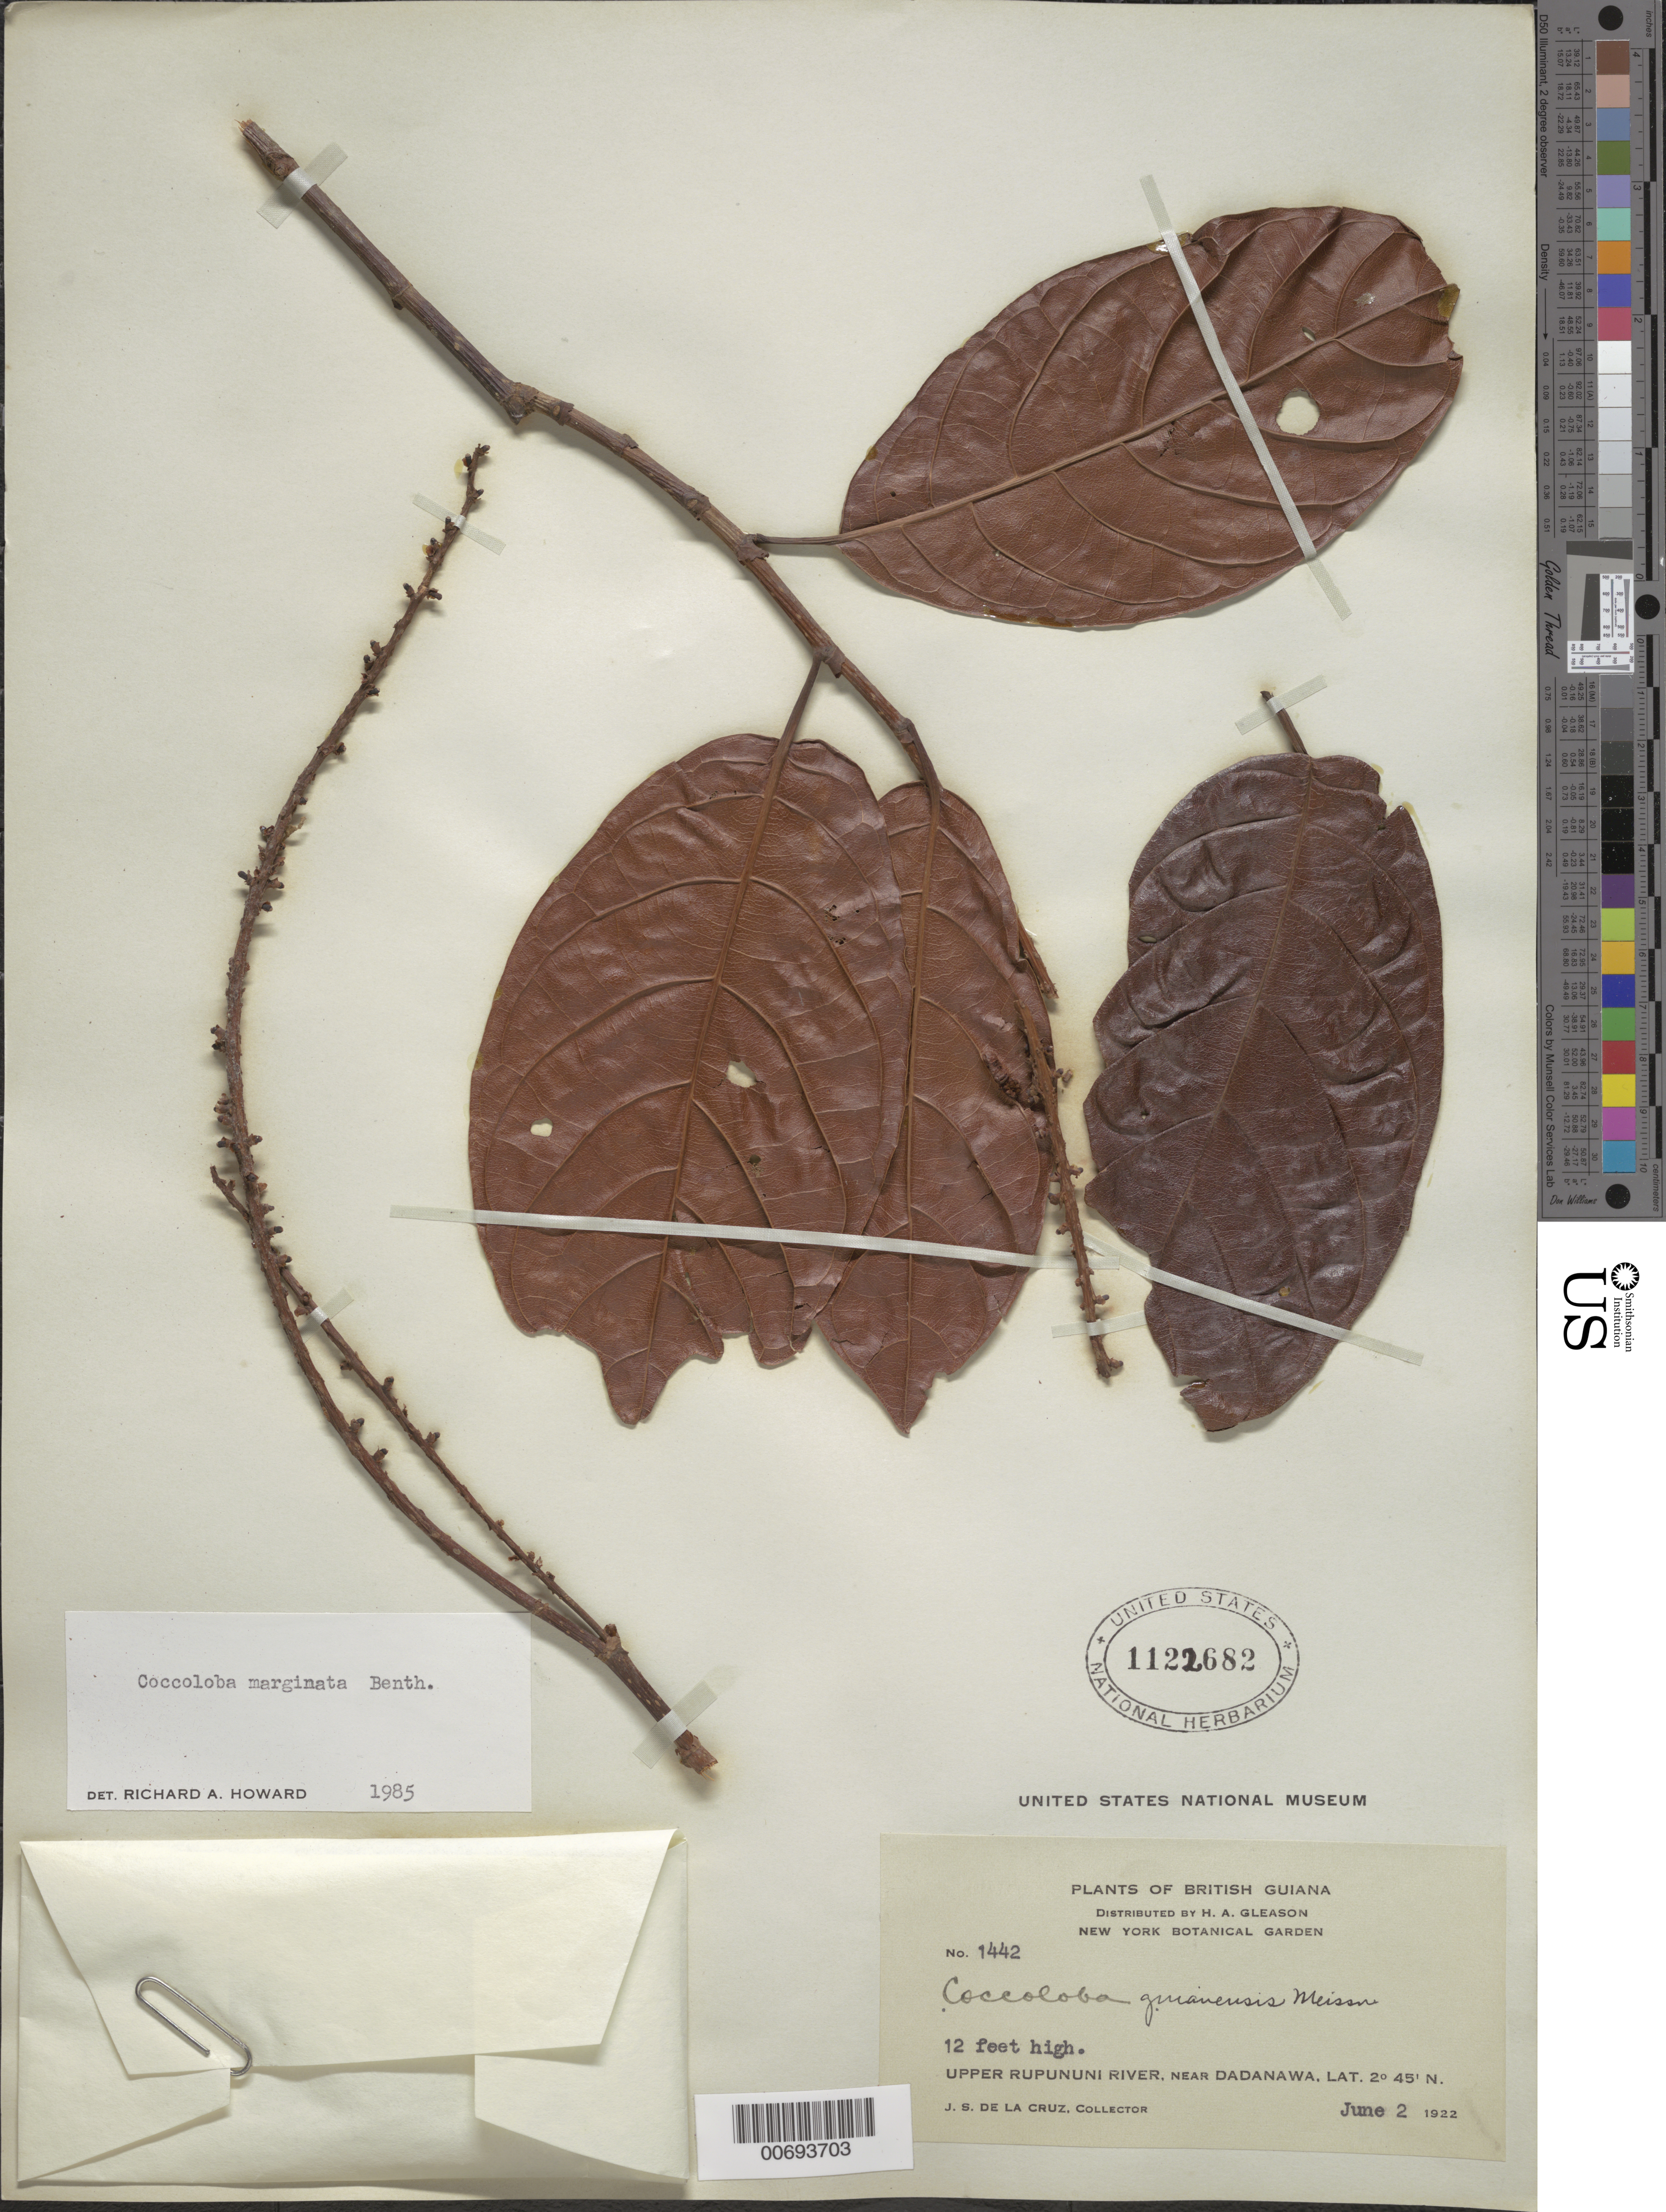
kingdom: Plantae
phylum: Tracheophyta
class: Magnoliopsida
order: Caryophyllales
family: Polygonaceae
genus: Coccoloba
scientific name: Coccoloba marginata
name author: Benth.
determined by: Howard, R. A.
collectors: J. S. de la Cruz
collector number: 1442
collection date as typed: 2-Jun-22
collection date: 1922-06-02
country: Guyana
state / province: U. Takutu-U. Essequibo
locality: Dadanawa, vic., upper Rupununi R.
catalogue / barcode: US 1122682